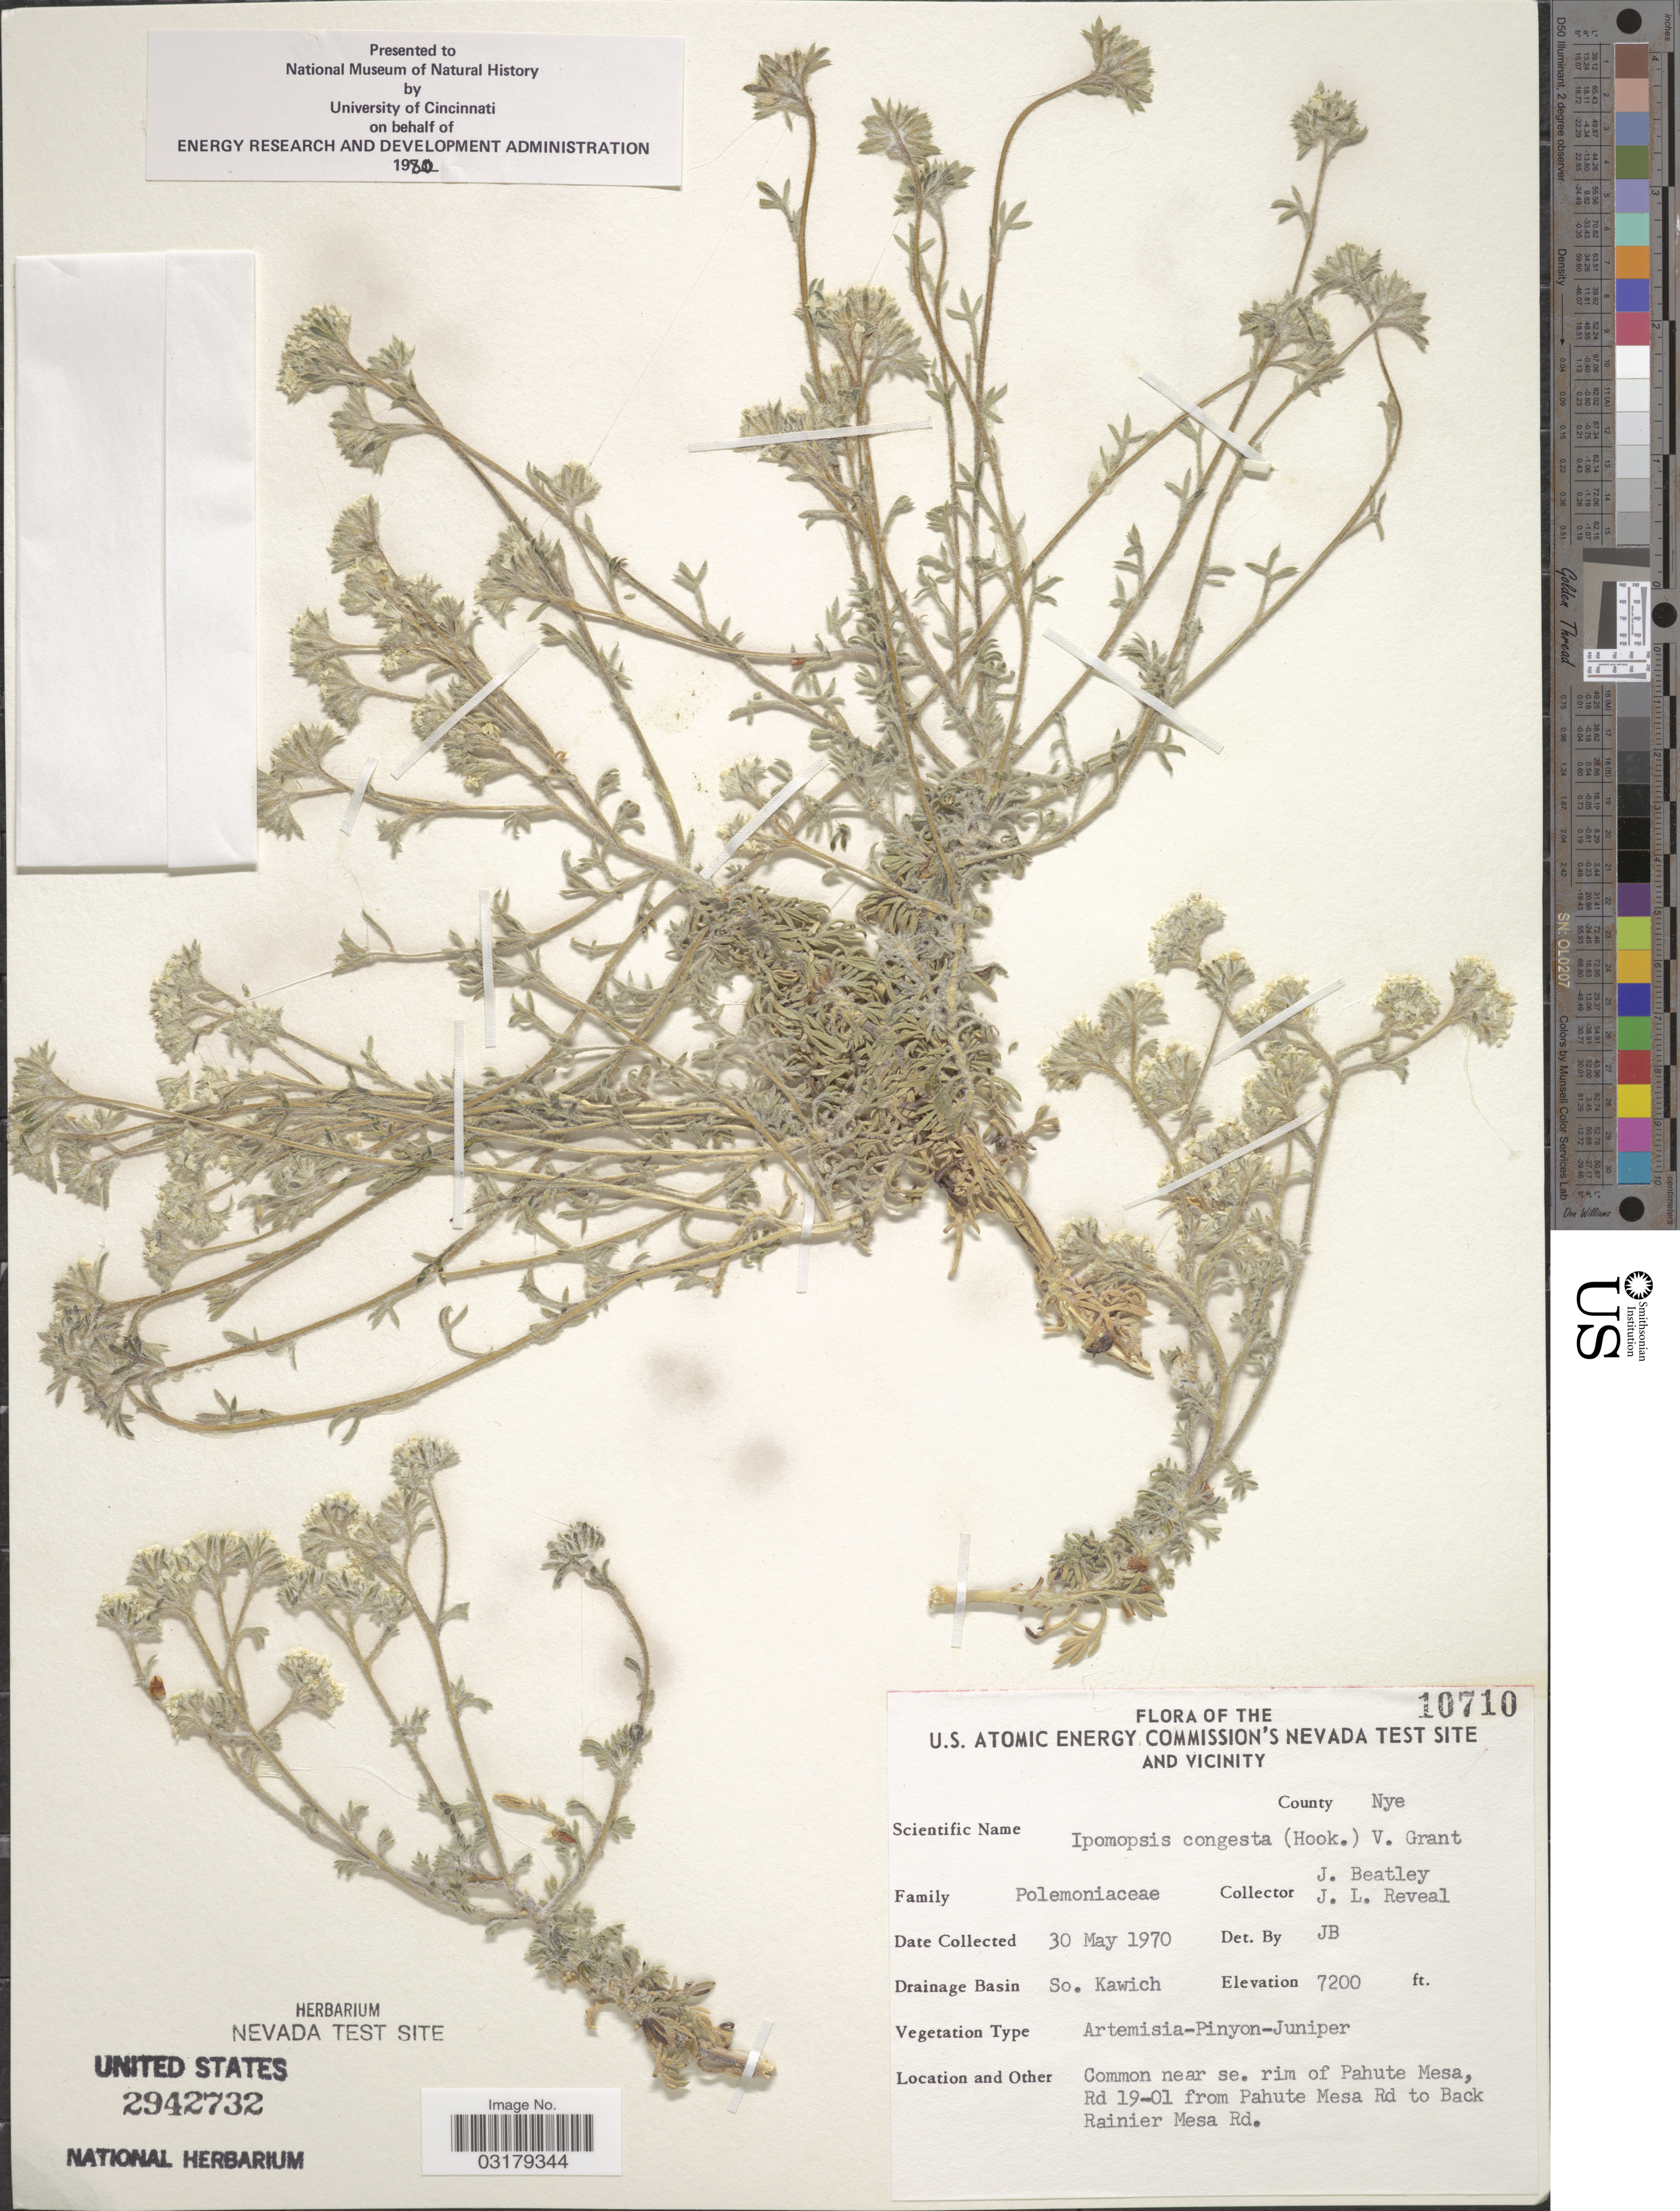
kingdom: Plantae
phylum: Tracheophyta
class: Magnoliopsida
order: Ericales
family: Polemoniaceae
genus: Ipomopsis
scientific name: Ipomopsis congesta var. palmifrons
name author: Brand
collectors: J. C. Beatley & J. L. Reveal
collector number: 10710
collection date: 1970-05-30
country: United States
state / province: Nevada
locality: The U.S. Atomic Energy Commission's Nevada test site and vicinity. County Nye. Drainage Basin So. Kawich. Common near se. rim of Pahute Mesa, Rd 19-01 from Pahute Mesa Rd to Back Rainier Mesa Rd.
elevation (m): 2195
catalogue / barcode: US 2942732